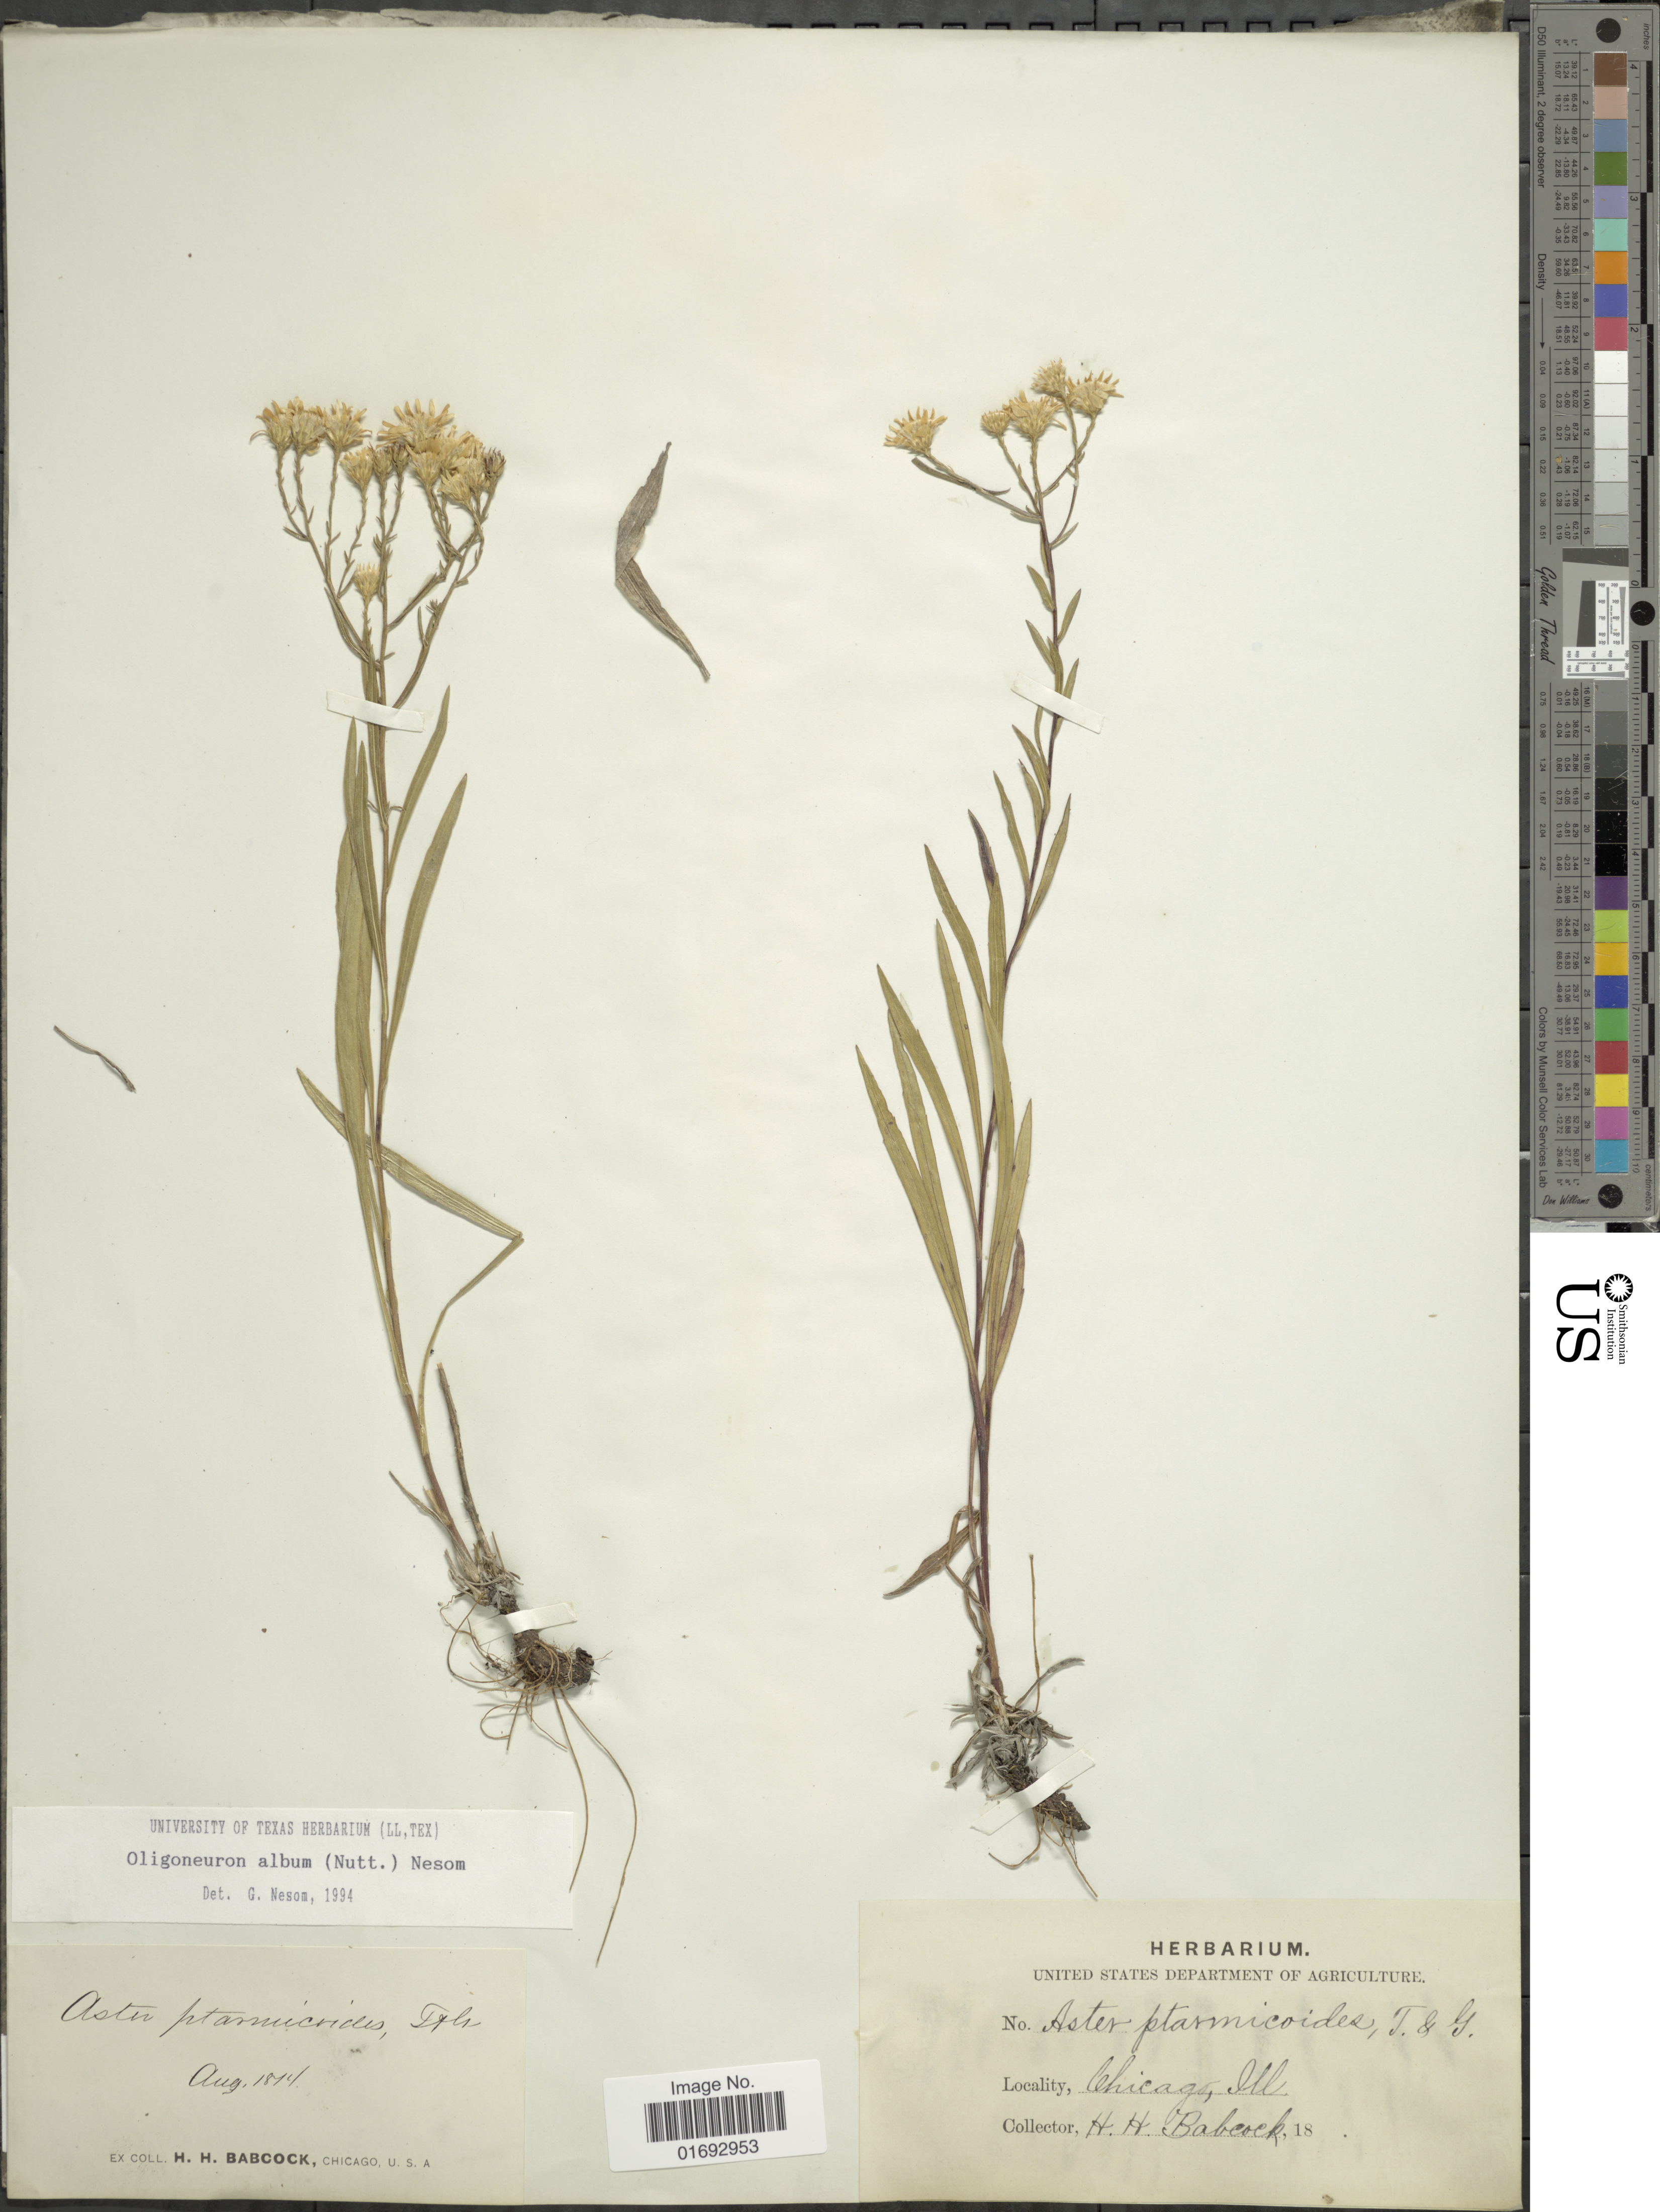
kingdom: Plantae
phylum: Tracheophyta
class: Magnoliopsida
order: Asterales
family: Asteraceae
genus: Oligoneuron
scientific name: Oligoneuron album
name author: (Nutt.) G.L. Nesom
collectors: H. Babcock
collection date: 1814-08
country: United States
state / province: Illinois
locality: Chicago